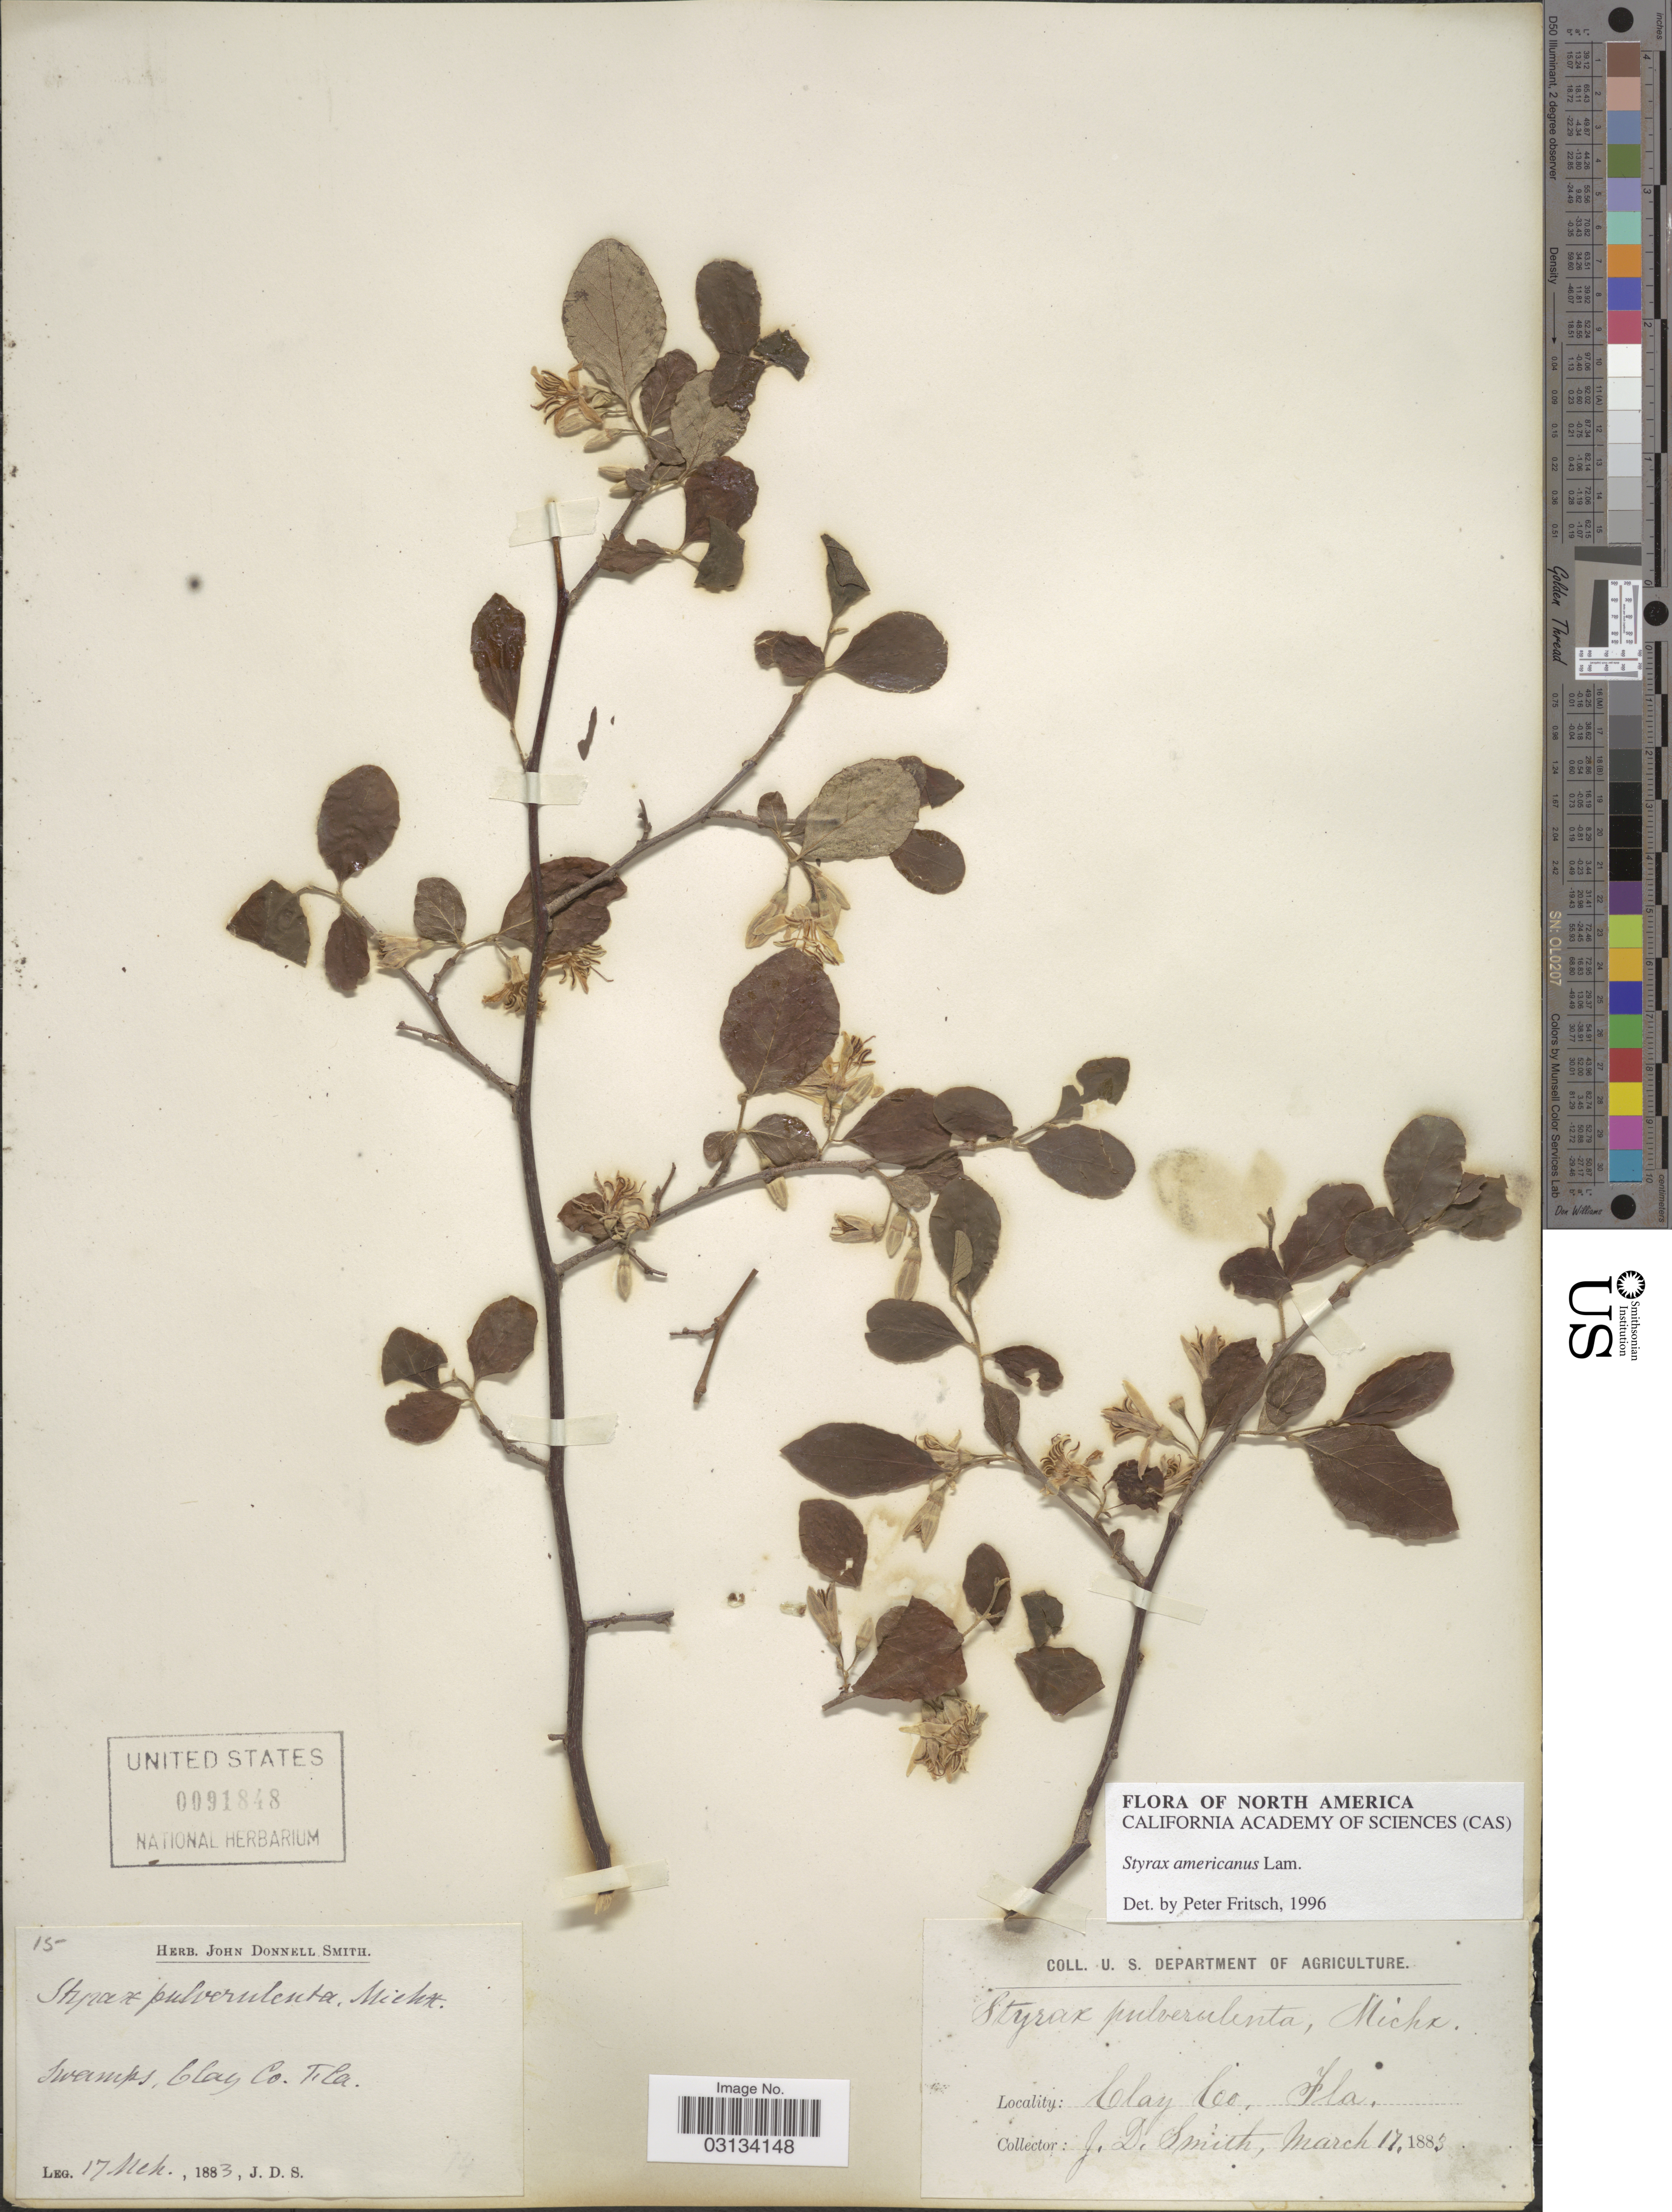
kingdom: Plantae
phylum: Tracheophyta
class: Magnoliopsida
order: Ericales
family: Styracaceae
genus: Styrax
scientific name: Styrax americanus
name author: Lam.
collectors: J. Donnell Smith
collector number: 15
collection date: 1883-03-17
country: United States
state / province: Florida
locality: Swamps, Clay Co. Fla.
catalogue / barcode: US 91848